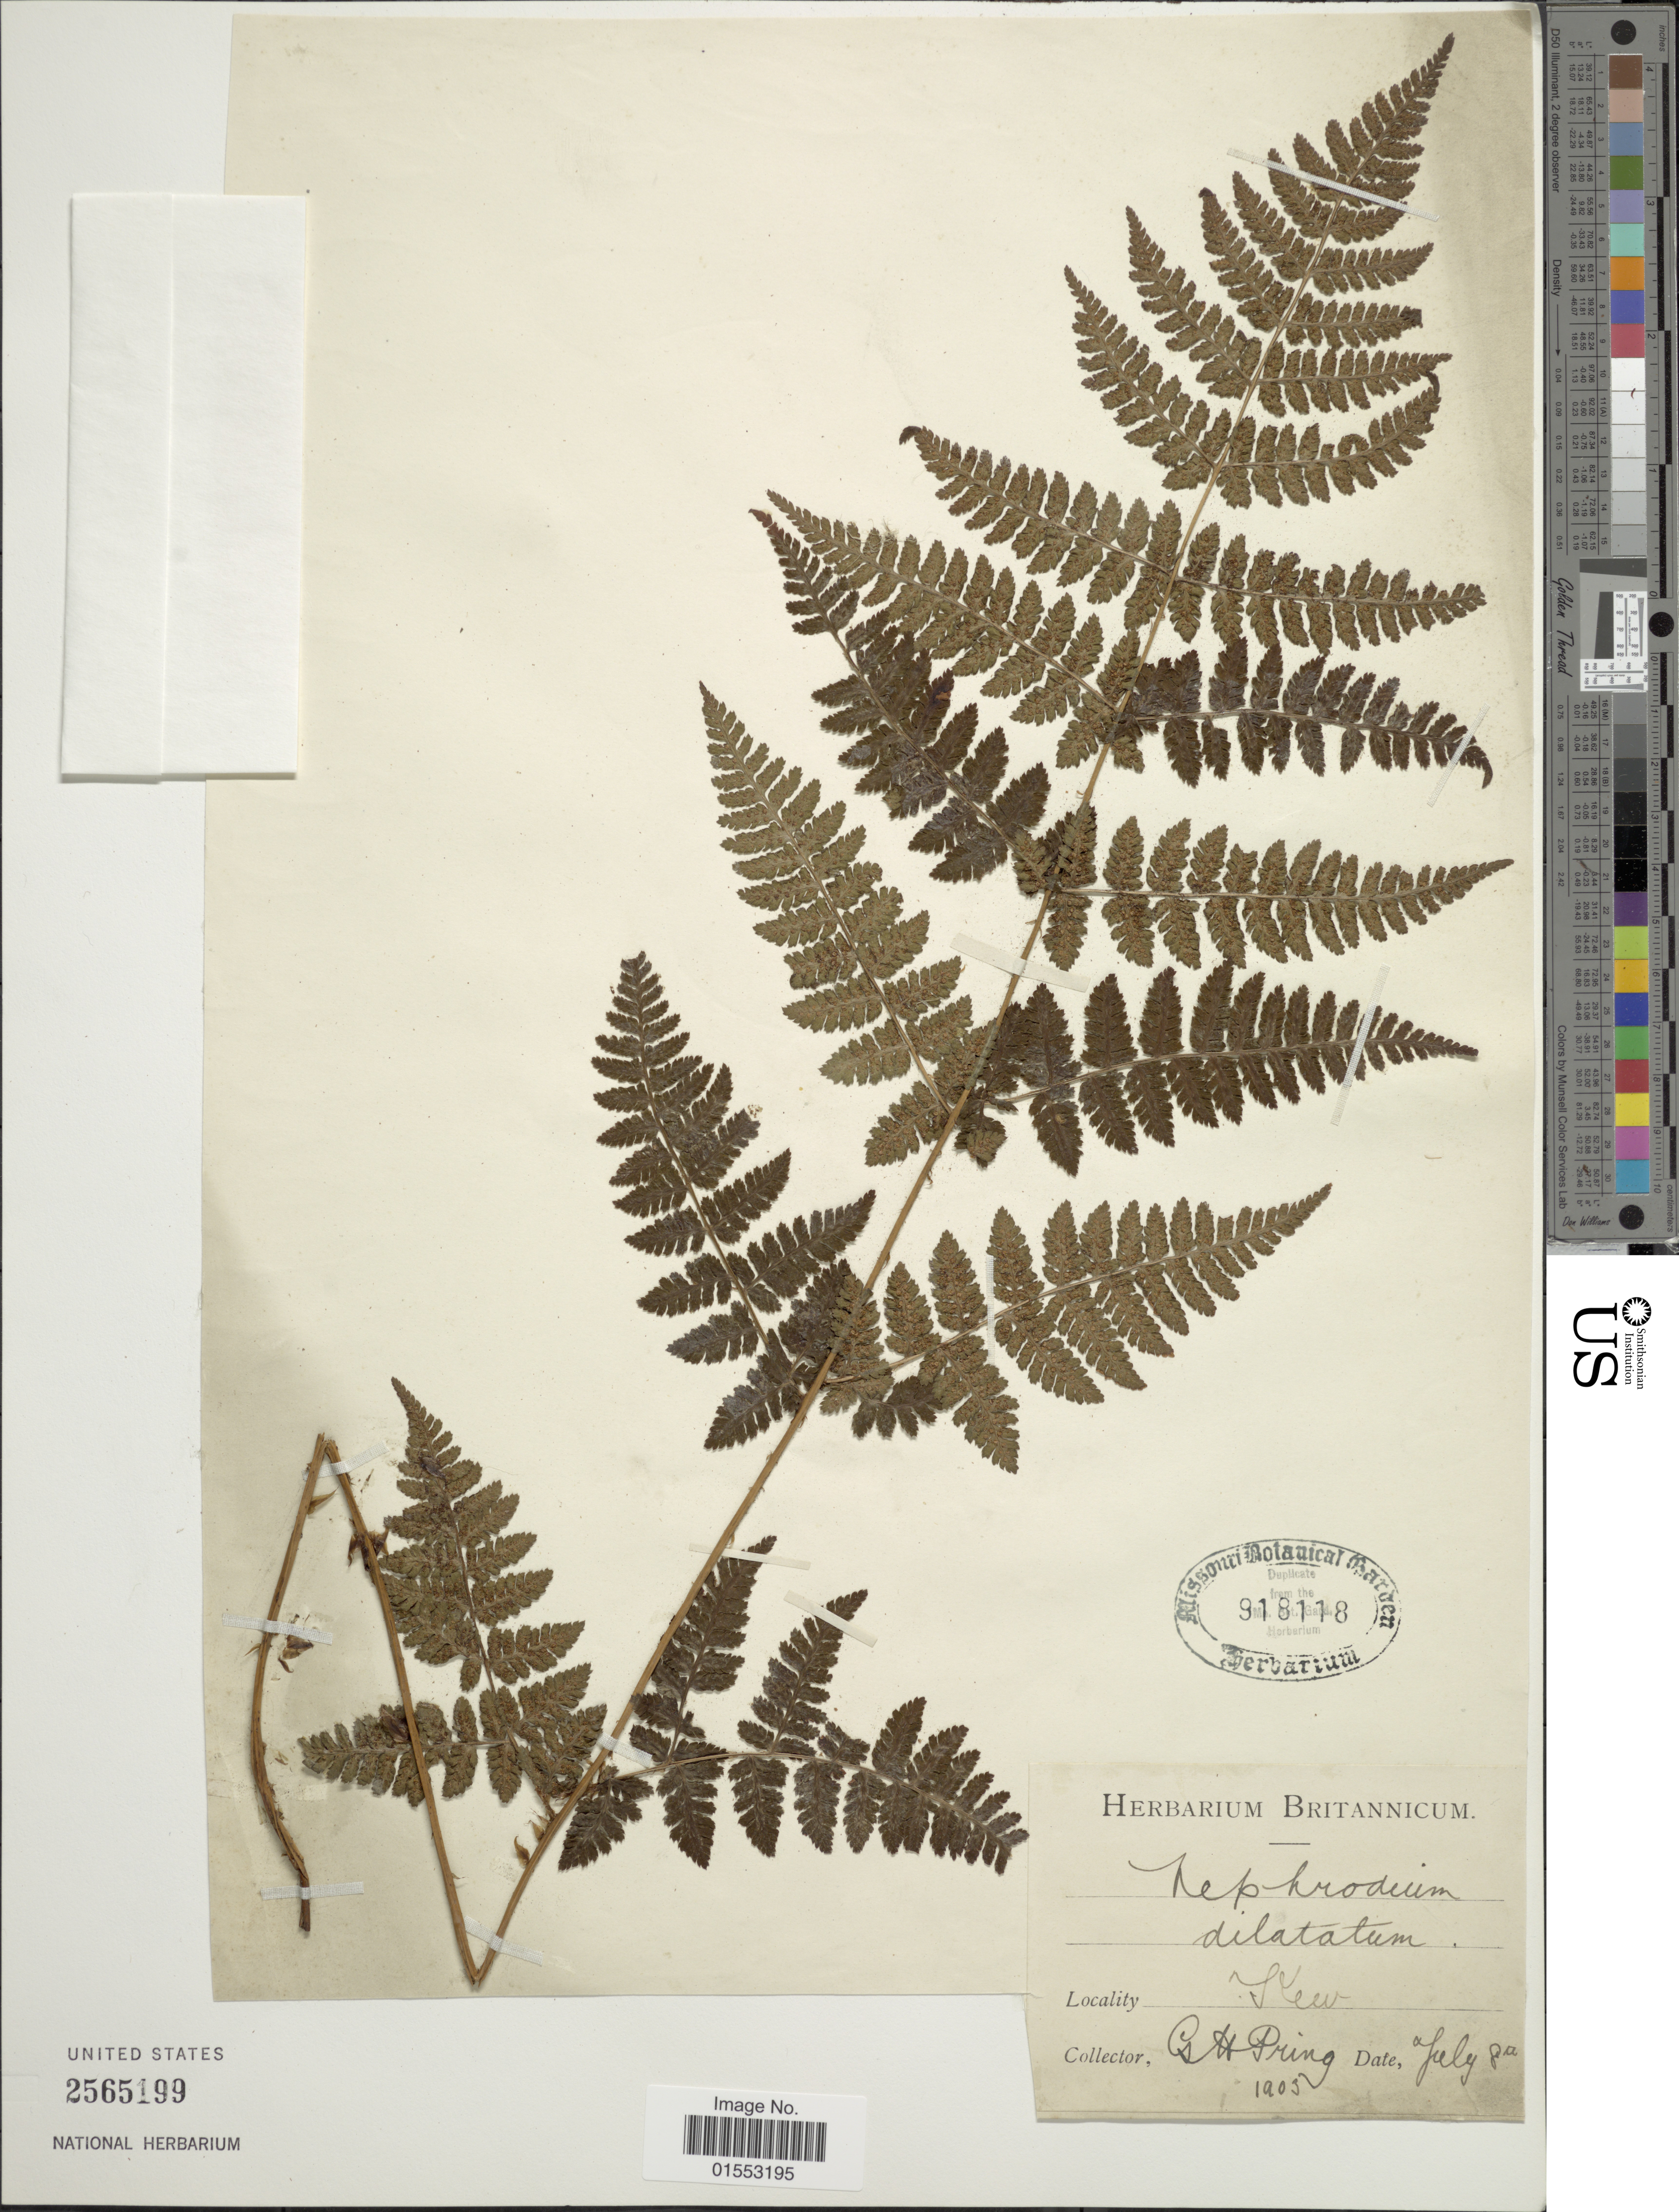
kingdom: Plantae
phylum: Tracheophyta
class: Polypodiopsida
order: Polypodiales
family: Dryopteridaceae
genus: Dryopteris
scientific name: Dryopteris dilatata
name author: (Hoffm.) A. Gray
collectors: G. Pring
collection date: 1903-07-08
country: United Kingdom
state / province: England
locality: Kew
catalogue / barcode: US 918118